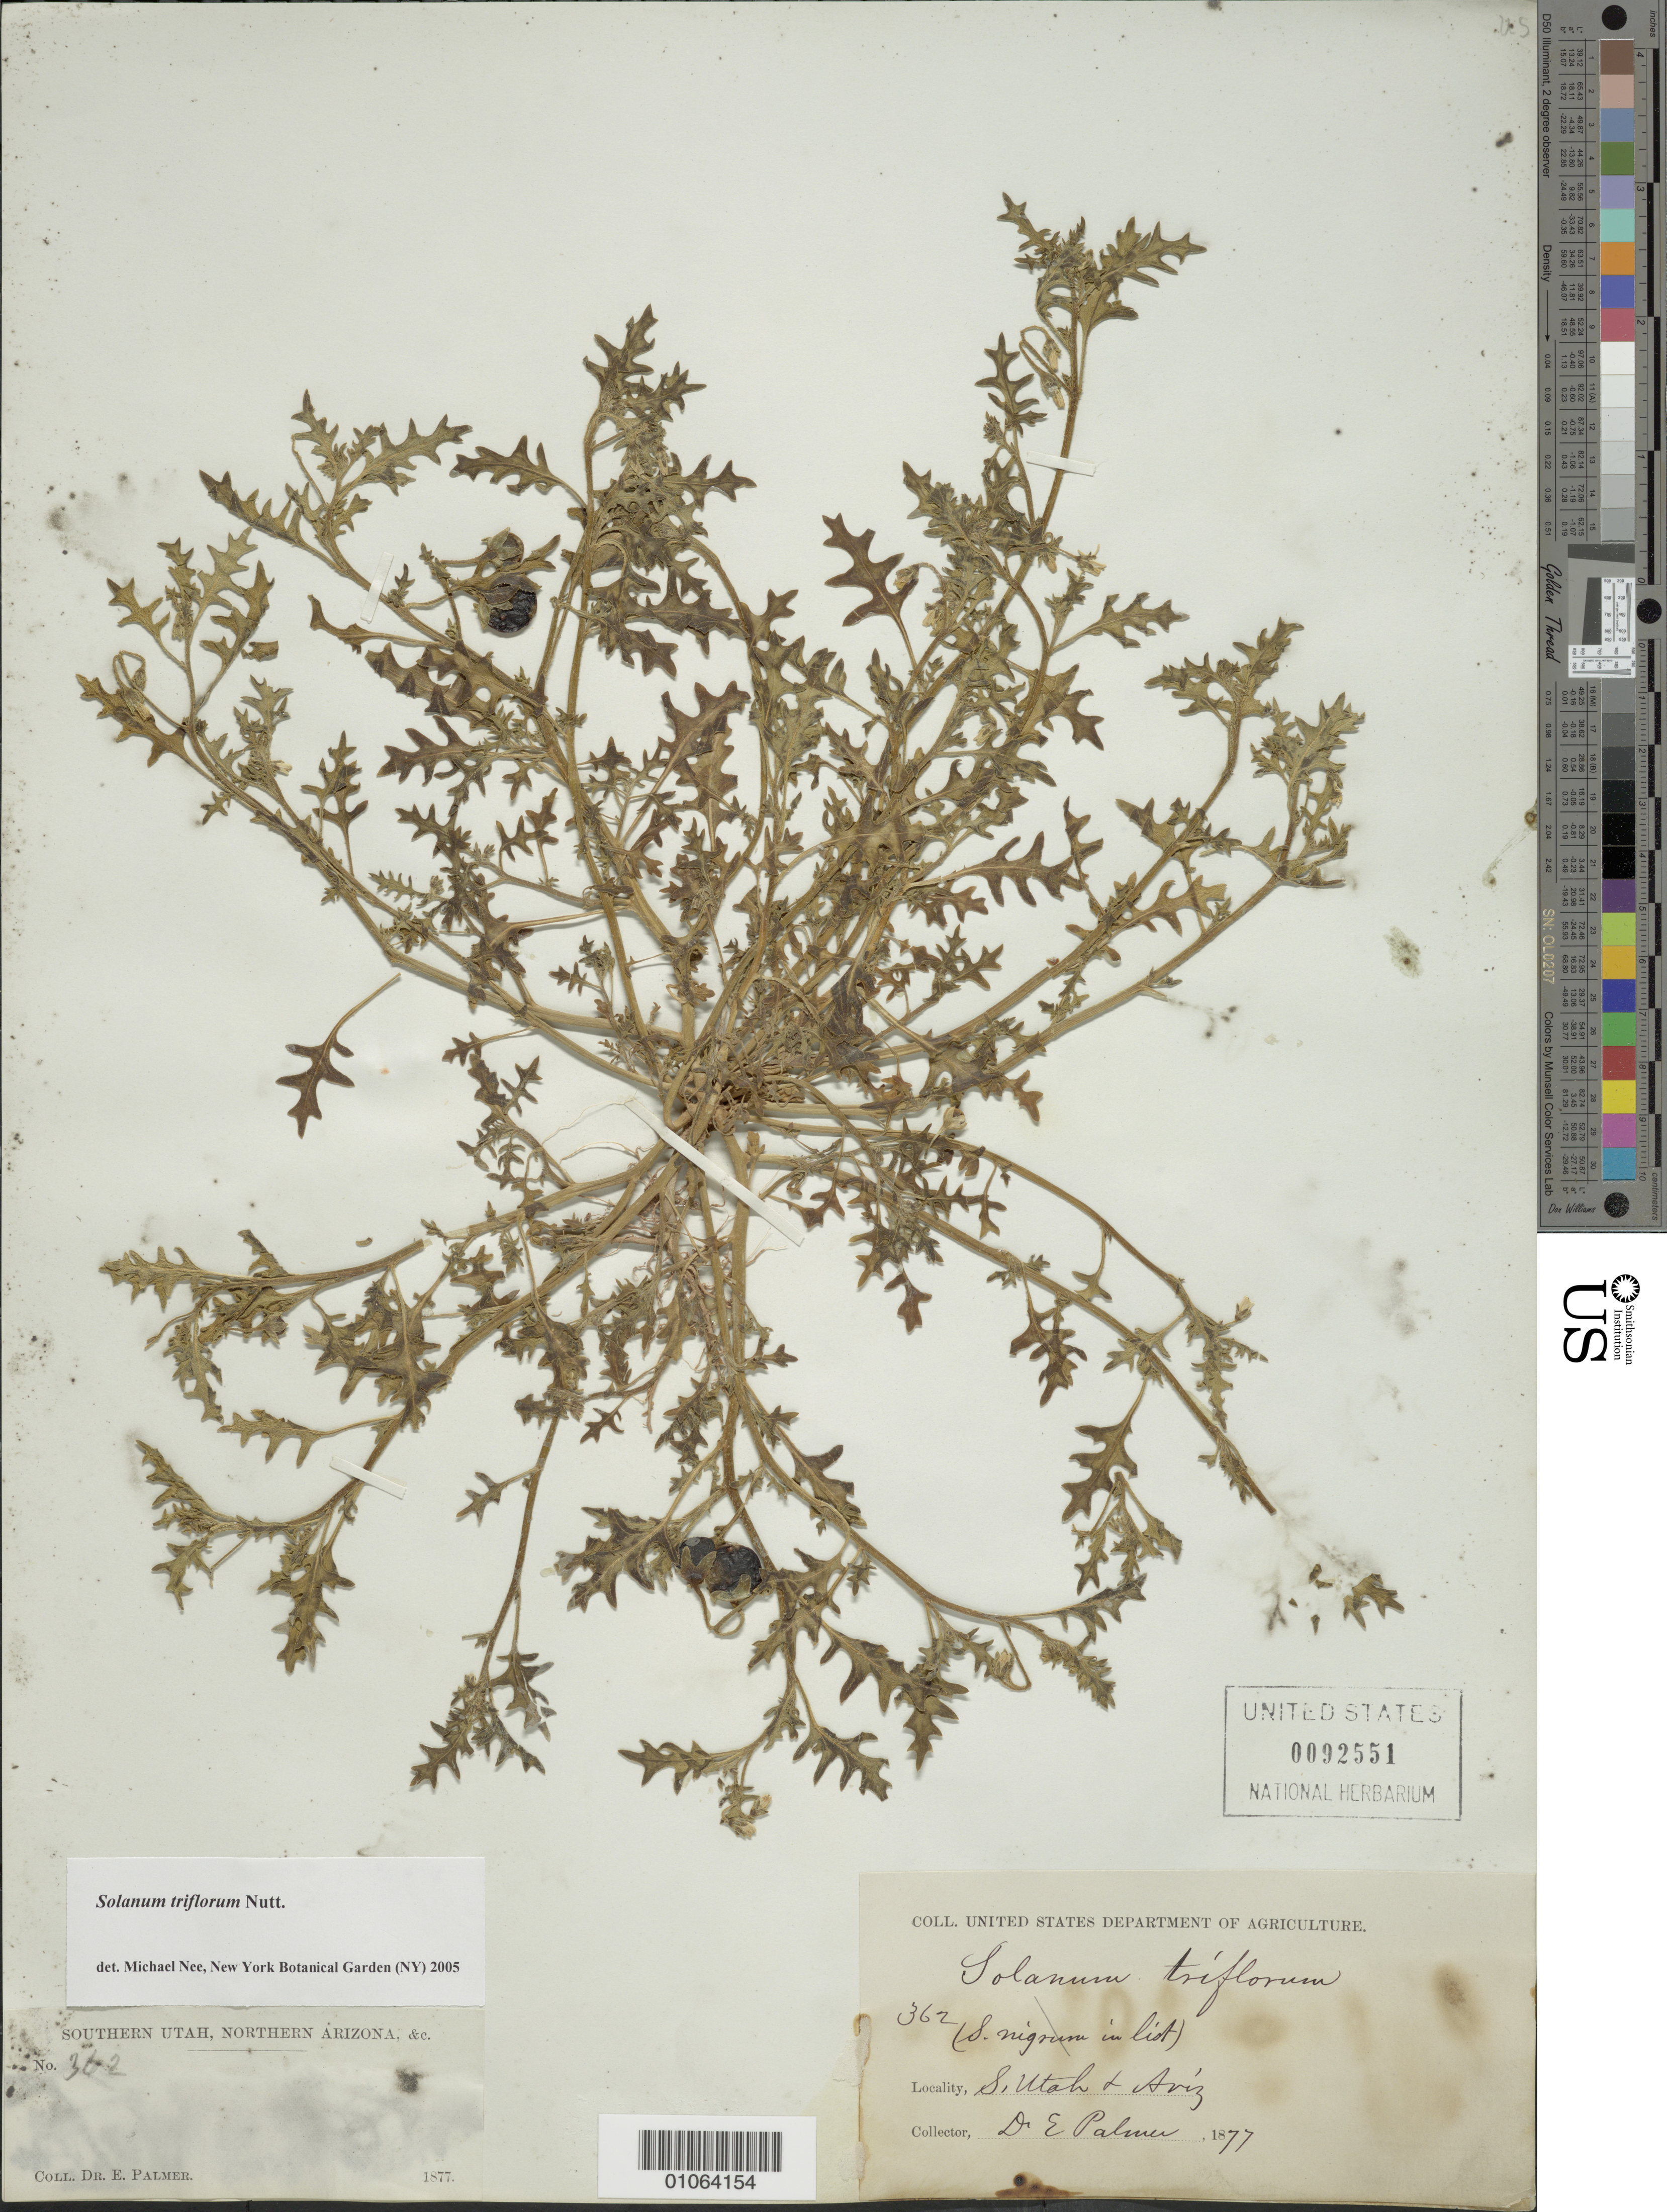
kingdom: Plantae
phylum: Tracheophyta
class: Magnoliopsida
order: Solanales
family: Solanaceae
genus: Solanum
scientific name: Solanum triflorum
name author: Nutt.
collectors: E. Palmer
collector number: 362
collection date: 1877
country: United States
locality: Southern Utah, Northern Arizona, &c.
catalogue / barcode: US 92551